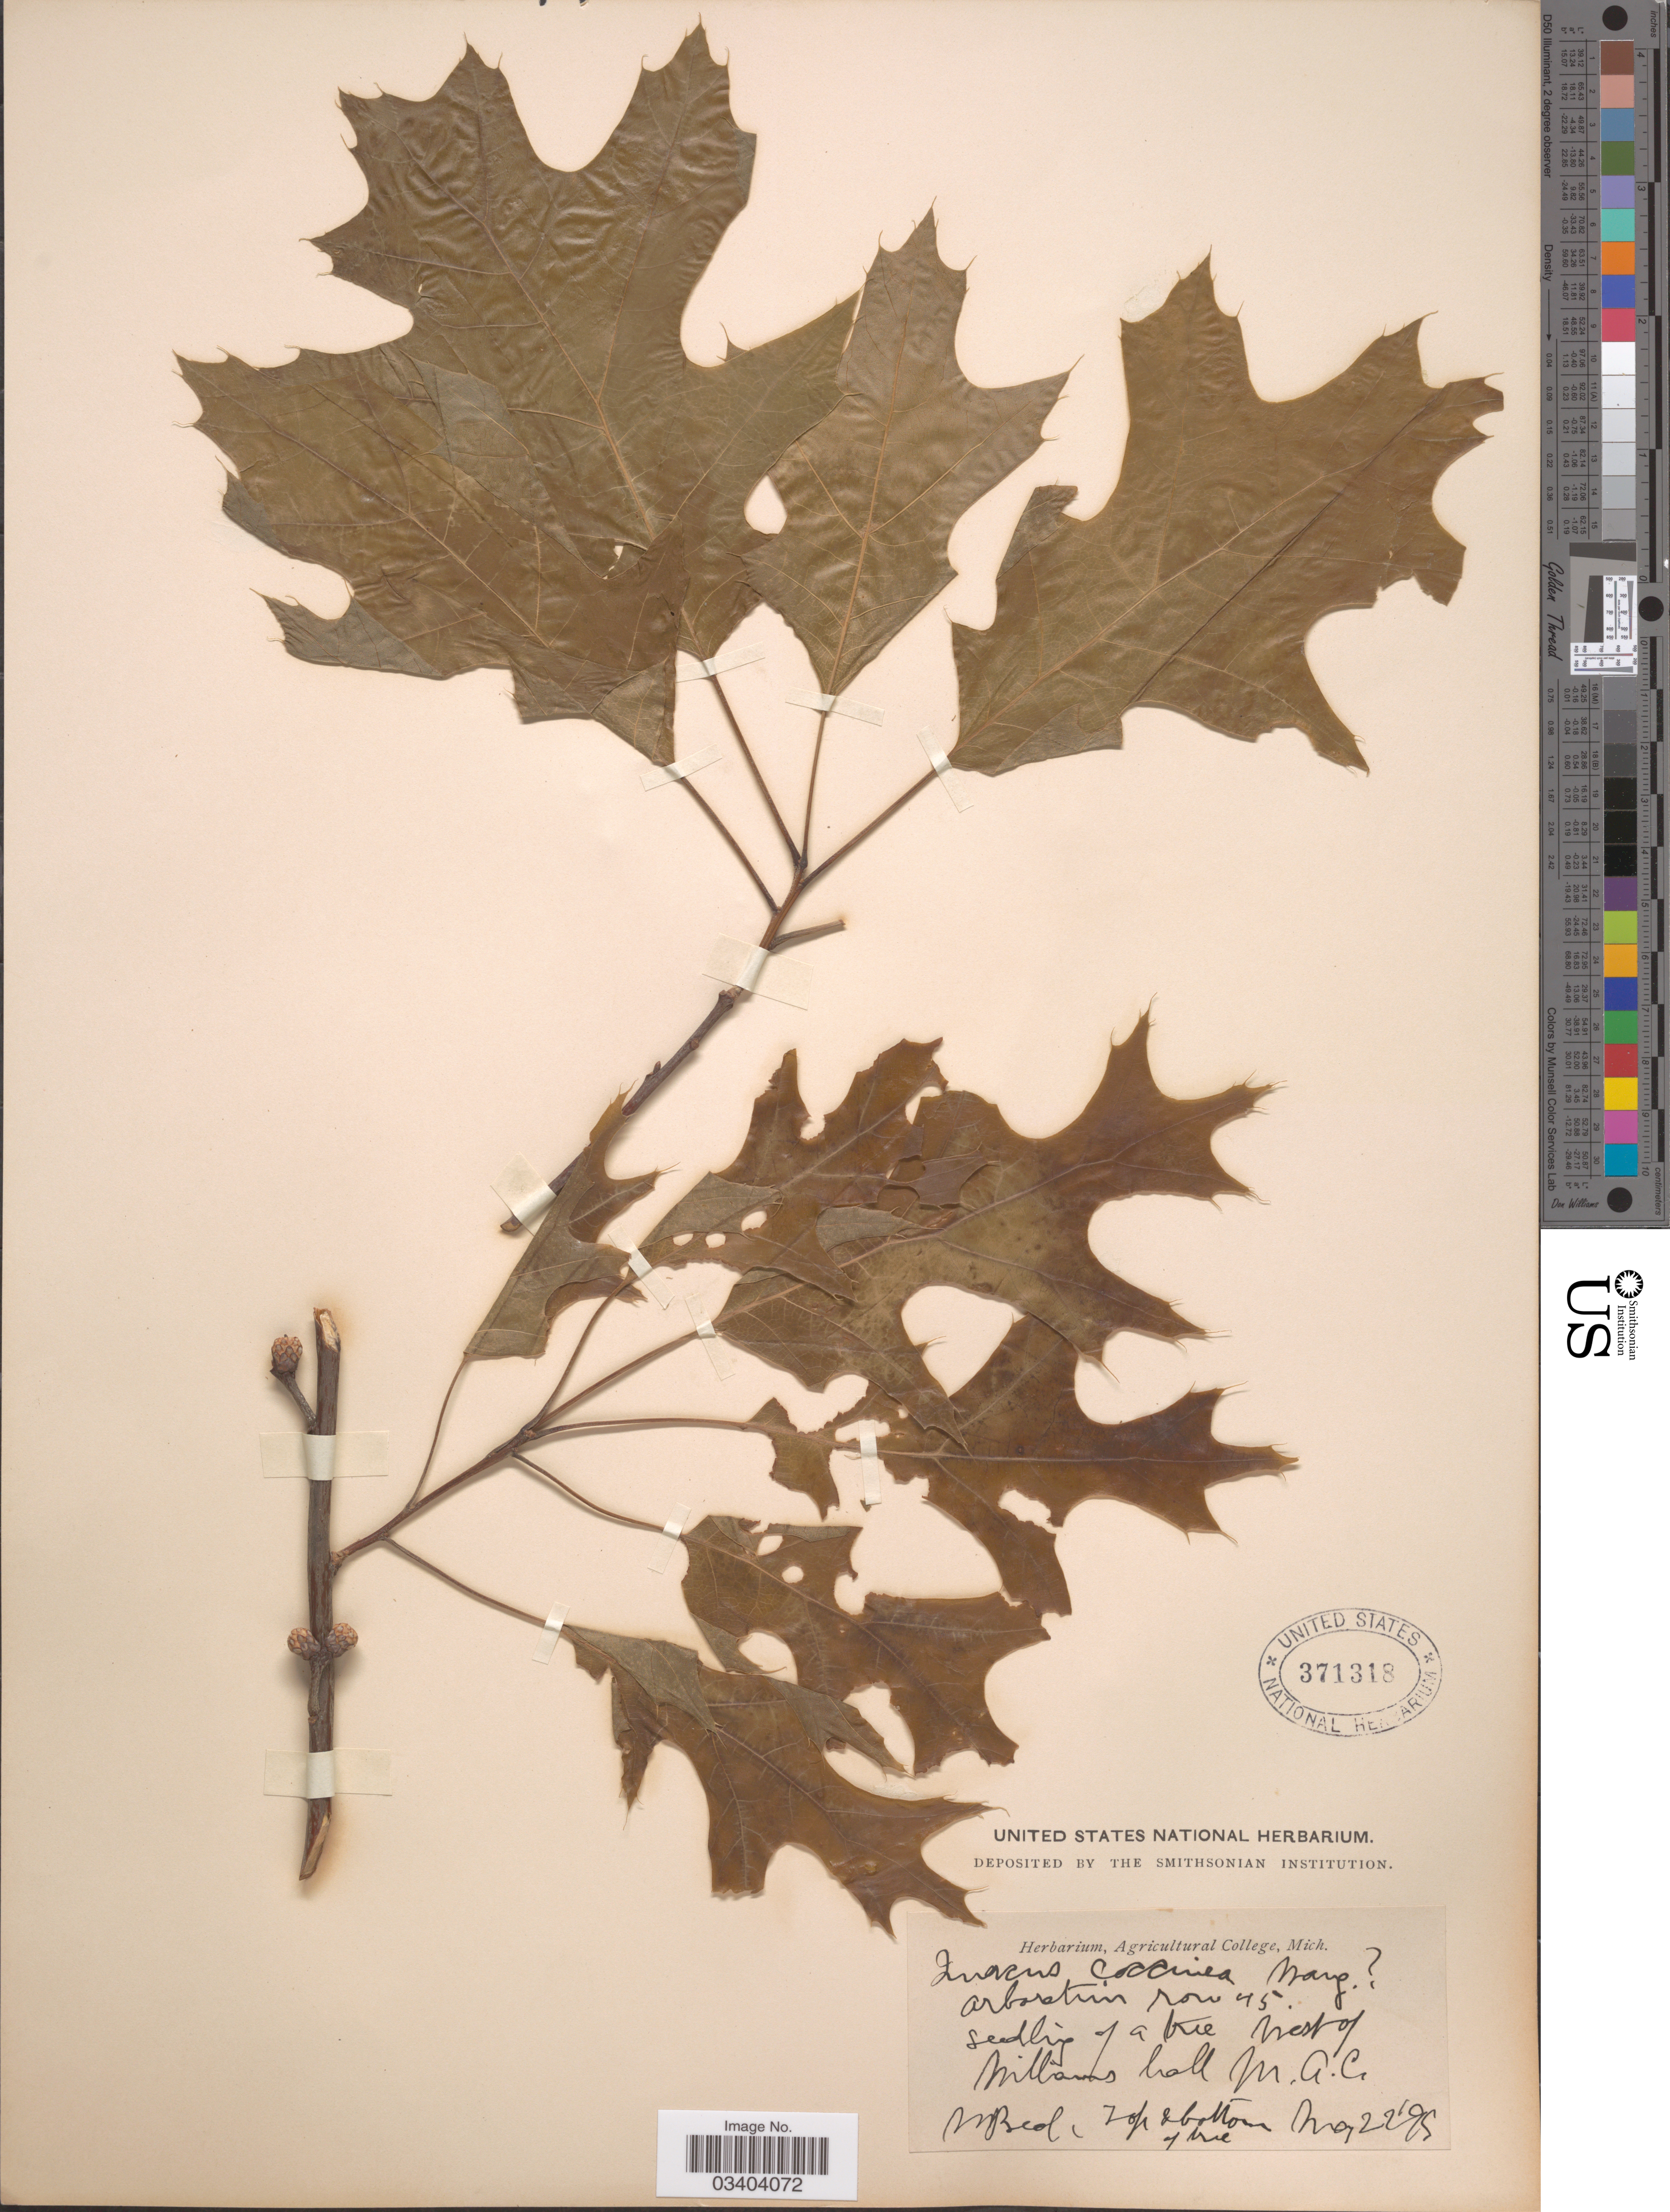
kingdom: Plantae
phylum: Tracheophyta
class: Magnoliopsida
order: Fagales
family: Fagaceae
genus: Quercus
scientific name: Quercus coccinea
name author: Münchh.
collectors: ex herb. Agricultural College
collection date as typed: Transcribed d/m/y: 22/5/95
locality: Arboretum row 45.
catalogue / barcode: US 371318